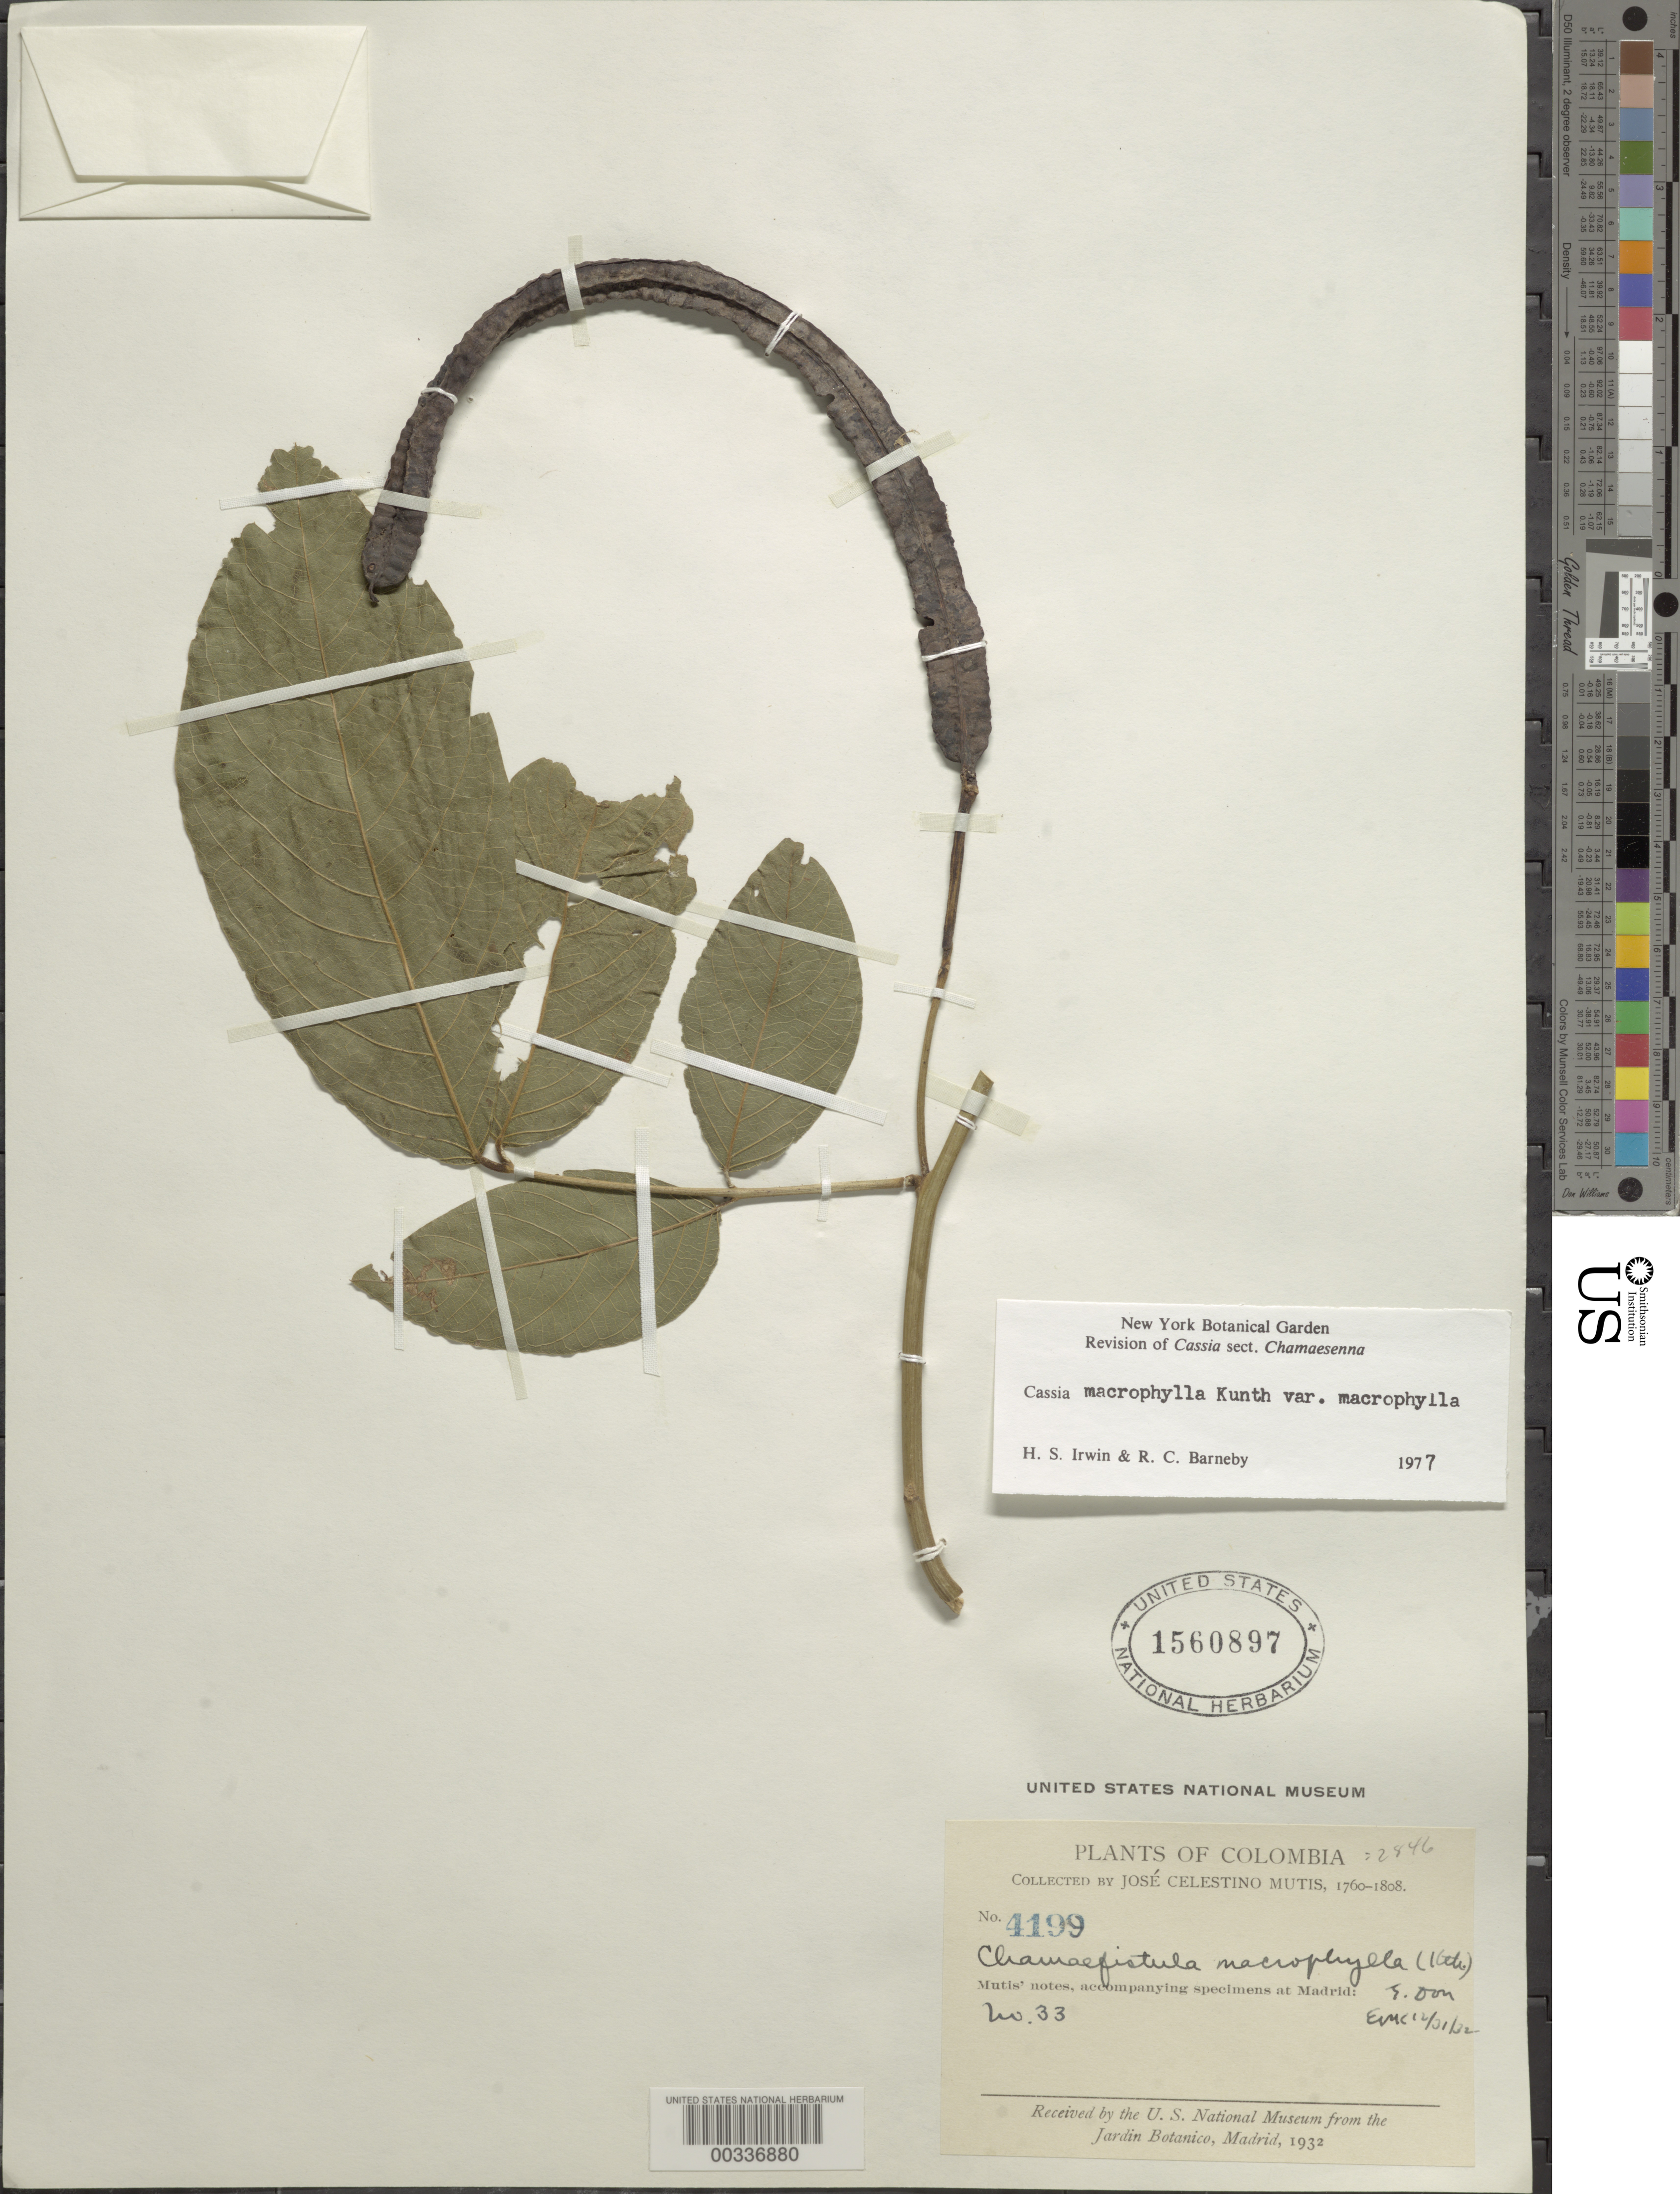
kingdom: Plantae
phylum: Tracheophyta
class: Magnoliopsida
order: Fabales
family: Fabaceae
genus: Senna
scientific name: Senna macrophylla var. macrophylla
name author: (Kunth) H.S. Irwin & Barneby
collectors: J. C. B. Mutis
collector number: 4199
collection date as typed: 1760 to -- -- 1808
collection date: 1760/1808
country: Colombia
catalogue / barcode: US 1560897